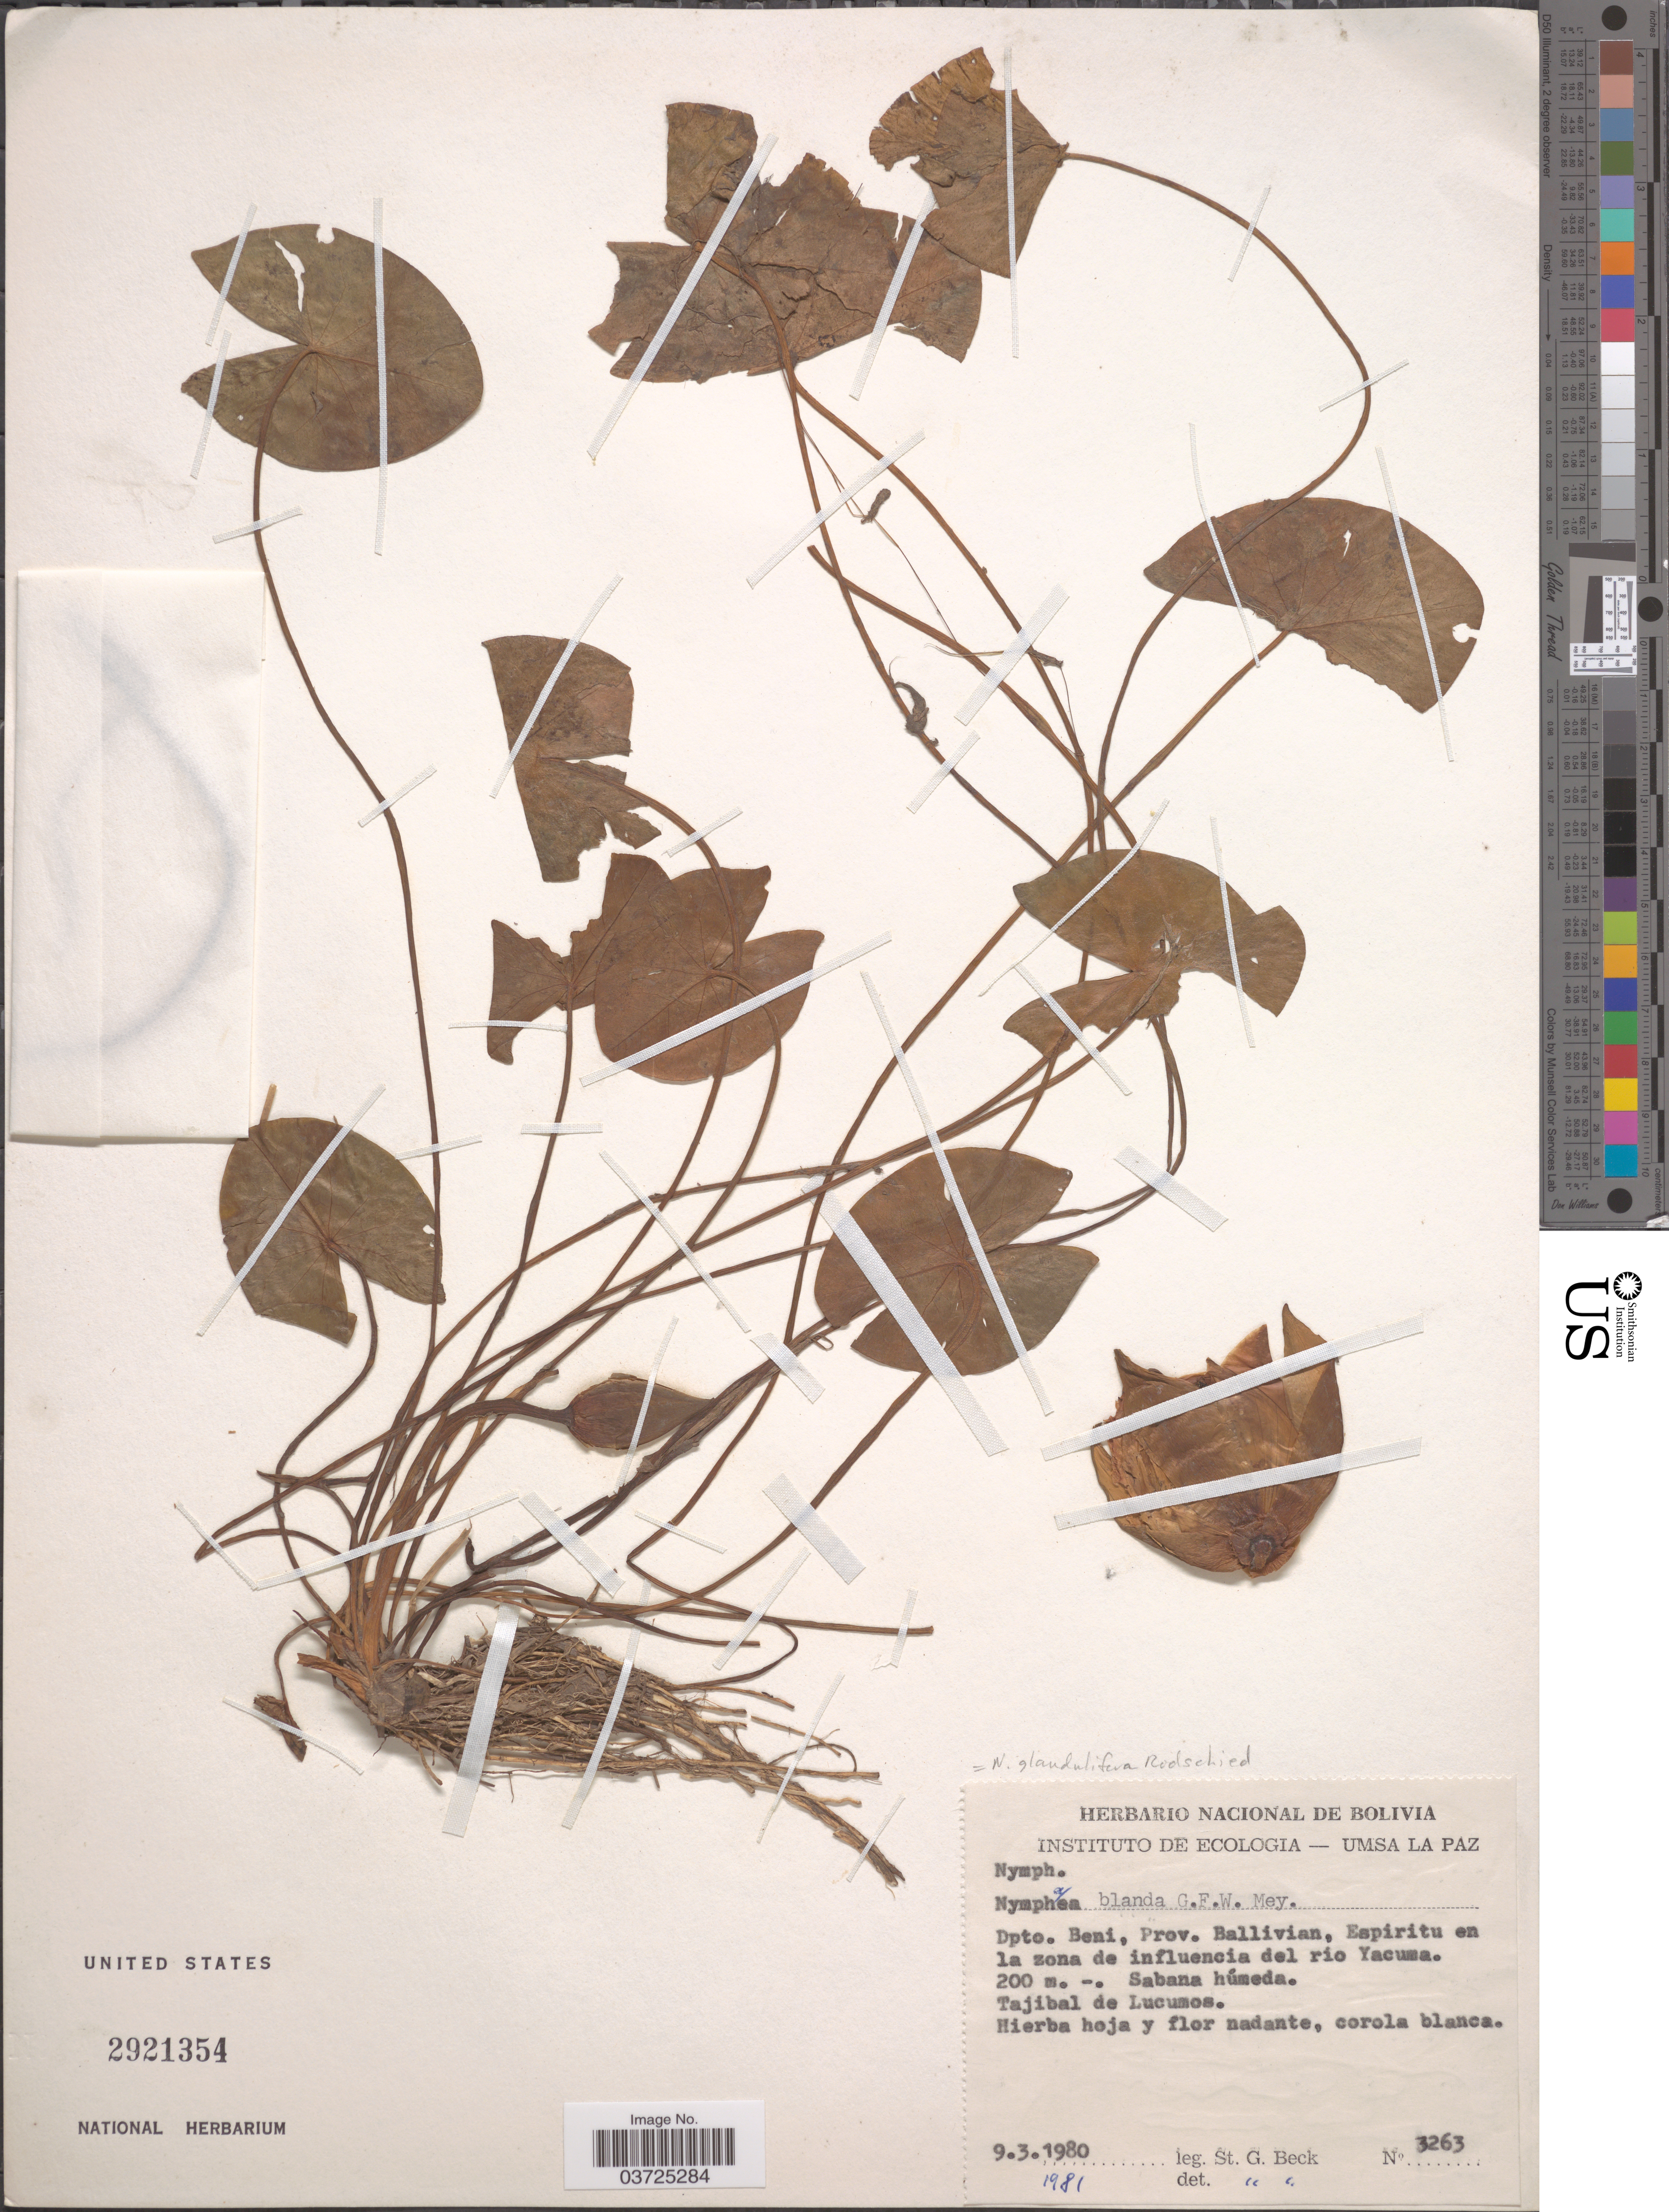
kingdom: Plantae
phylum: Tracheophyta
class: Magnoliopsida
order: Nymphaeales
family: Nymphaeaceae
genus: Nymphaea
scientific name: Nymphaea glandulifera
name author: Rodschied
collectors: S. G. Beck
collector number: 3263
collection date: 1980-03-09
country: Bolivia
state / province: Beni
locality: Dpto. Beni, Prov. Ballivian, Espiritu en la zona de influencia del rio Yacuma.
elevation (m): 200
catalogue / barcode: US 2921354